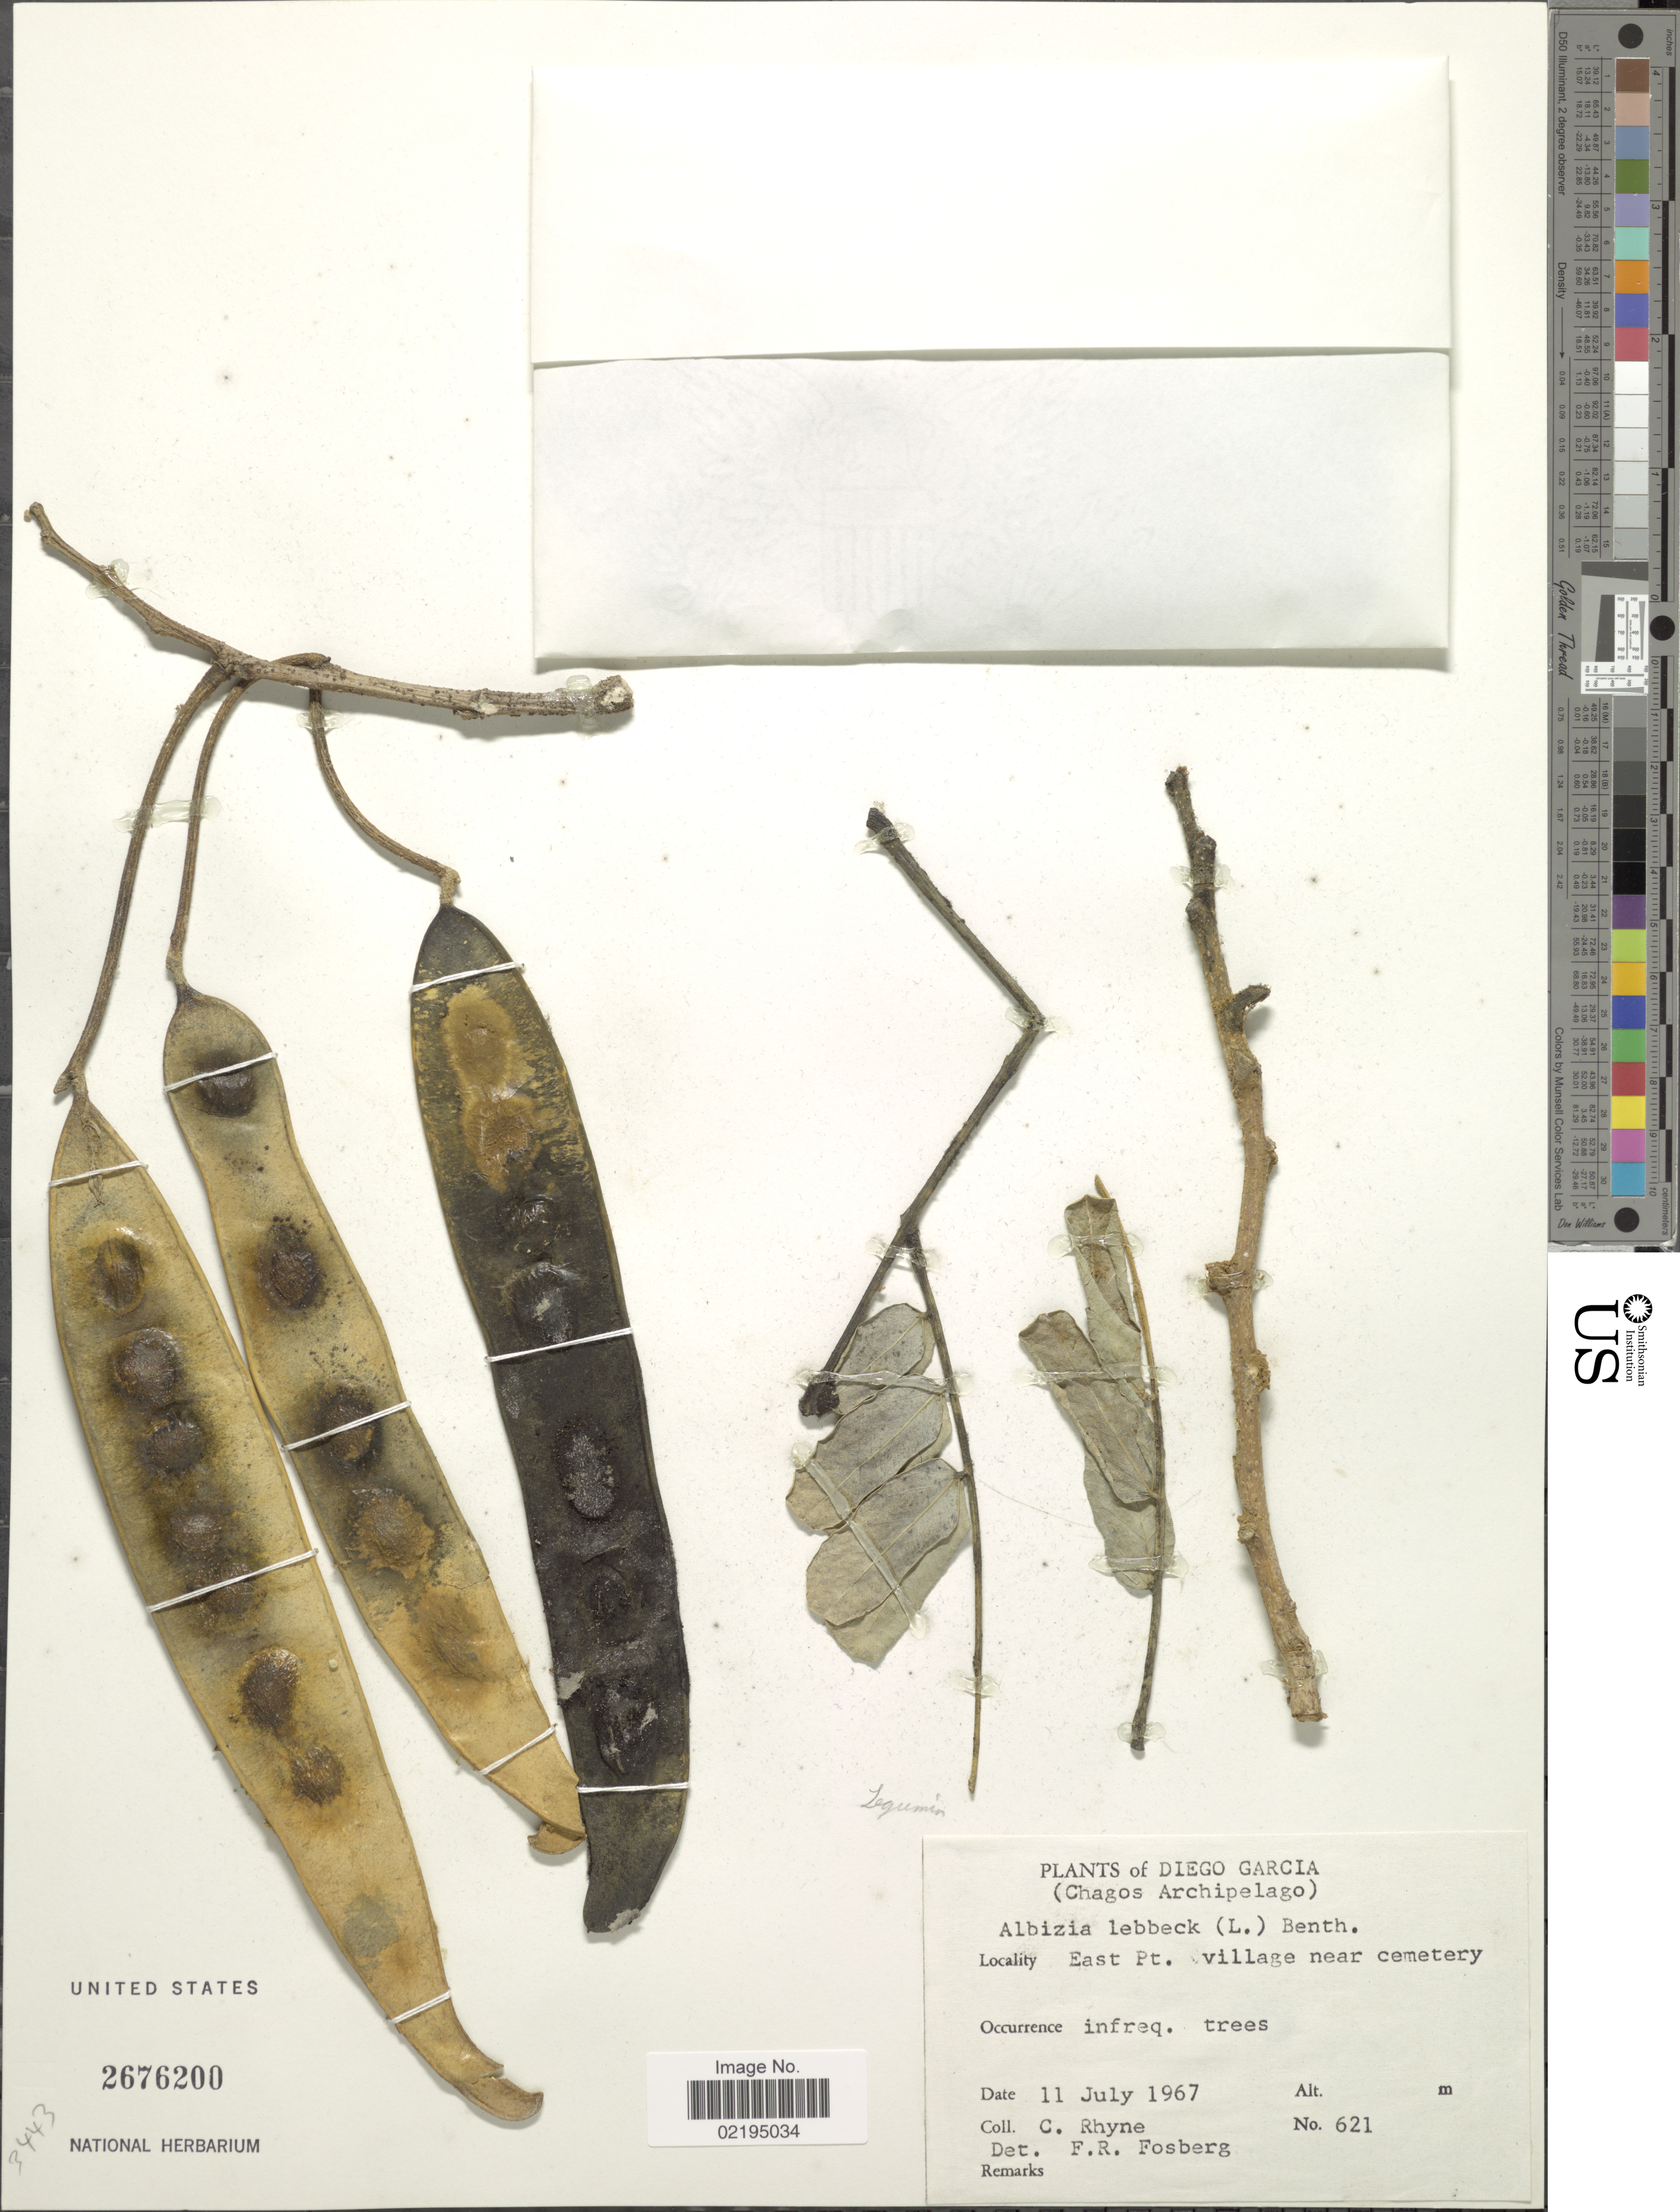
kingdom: Plantae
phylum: Tracheophyta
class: Magnoliopsida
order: Fabales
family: Fabaceae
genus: Albizia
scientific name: Albizia lebbeck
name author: (L.) Benth.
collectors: C. Rhyne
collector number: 621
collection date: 1967-07-11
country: British Indian Ocean Territory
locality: Diego Garcia (Chagos Archipelago), East Pt. village near cemetery.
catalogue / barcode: US 2676200